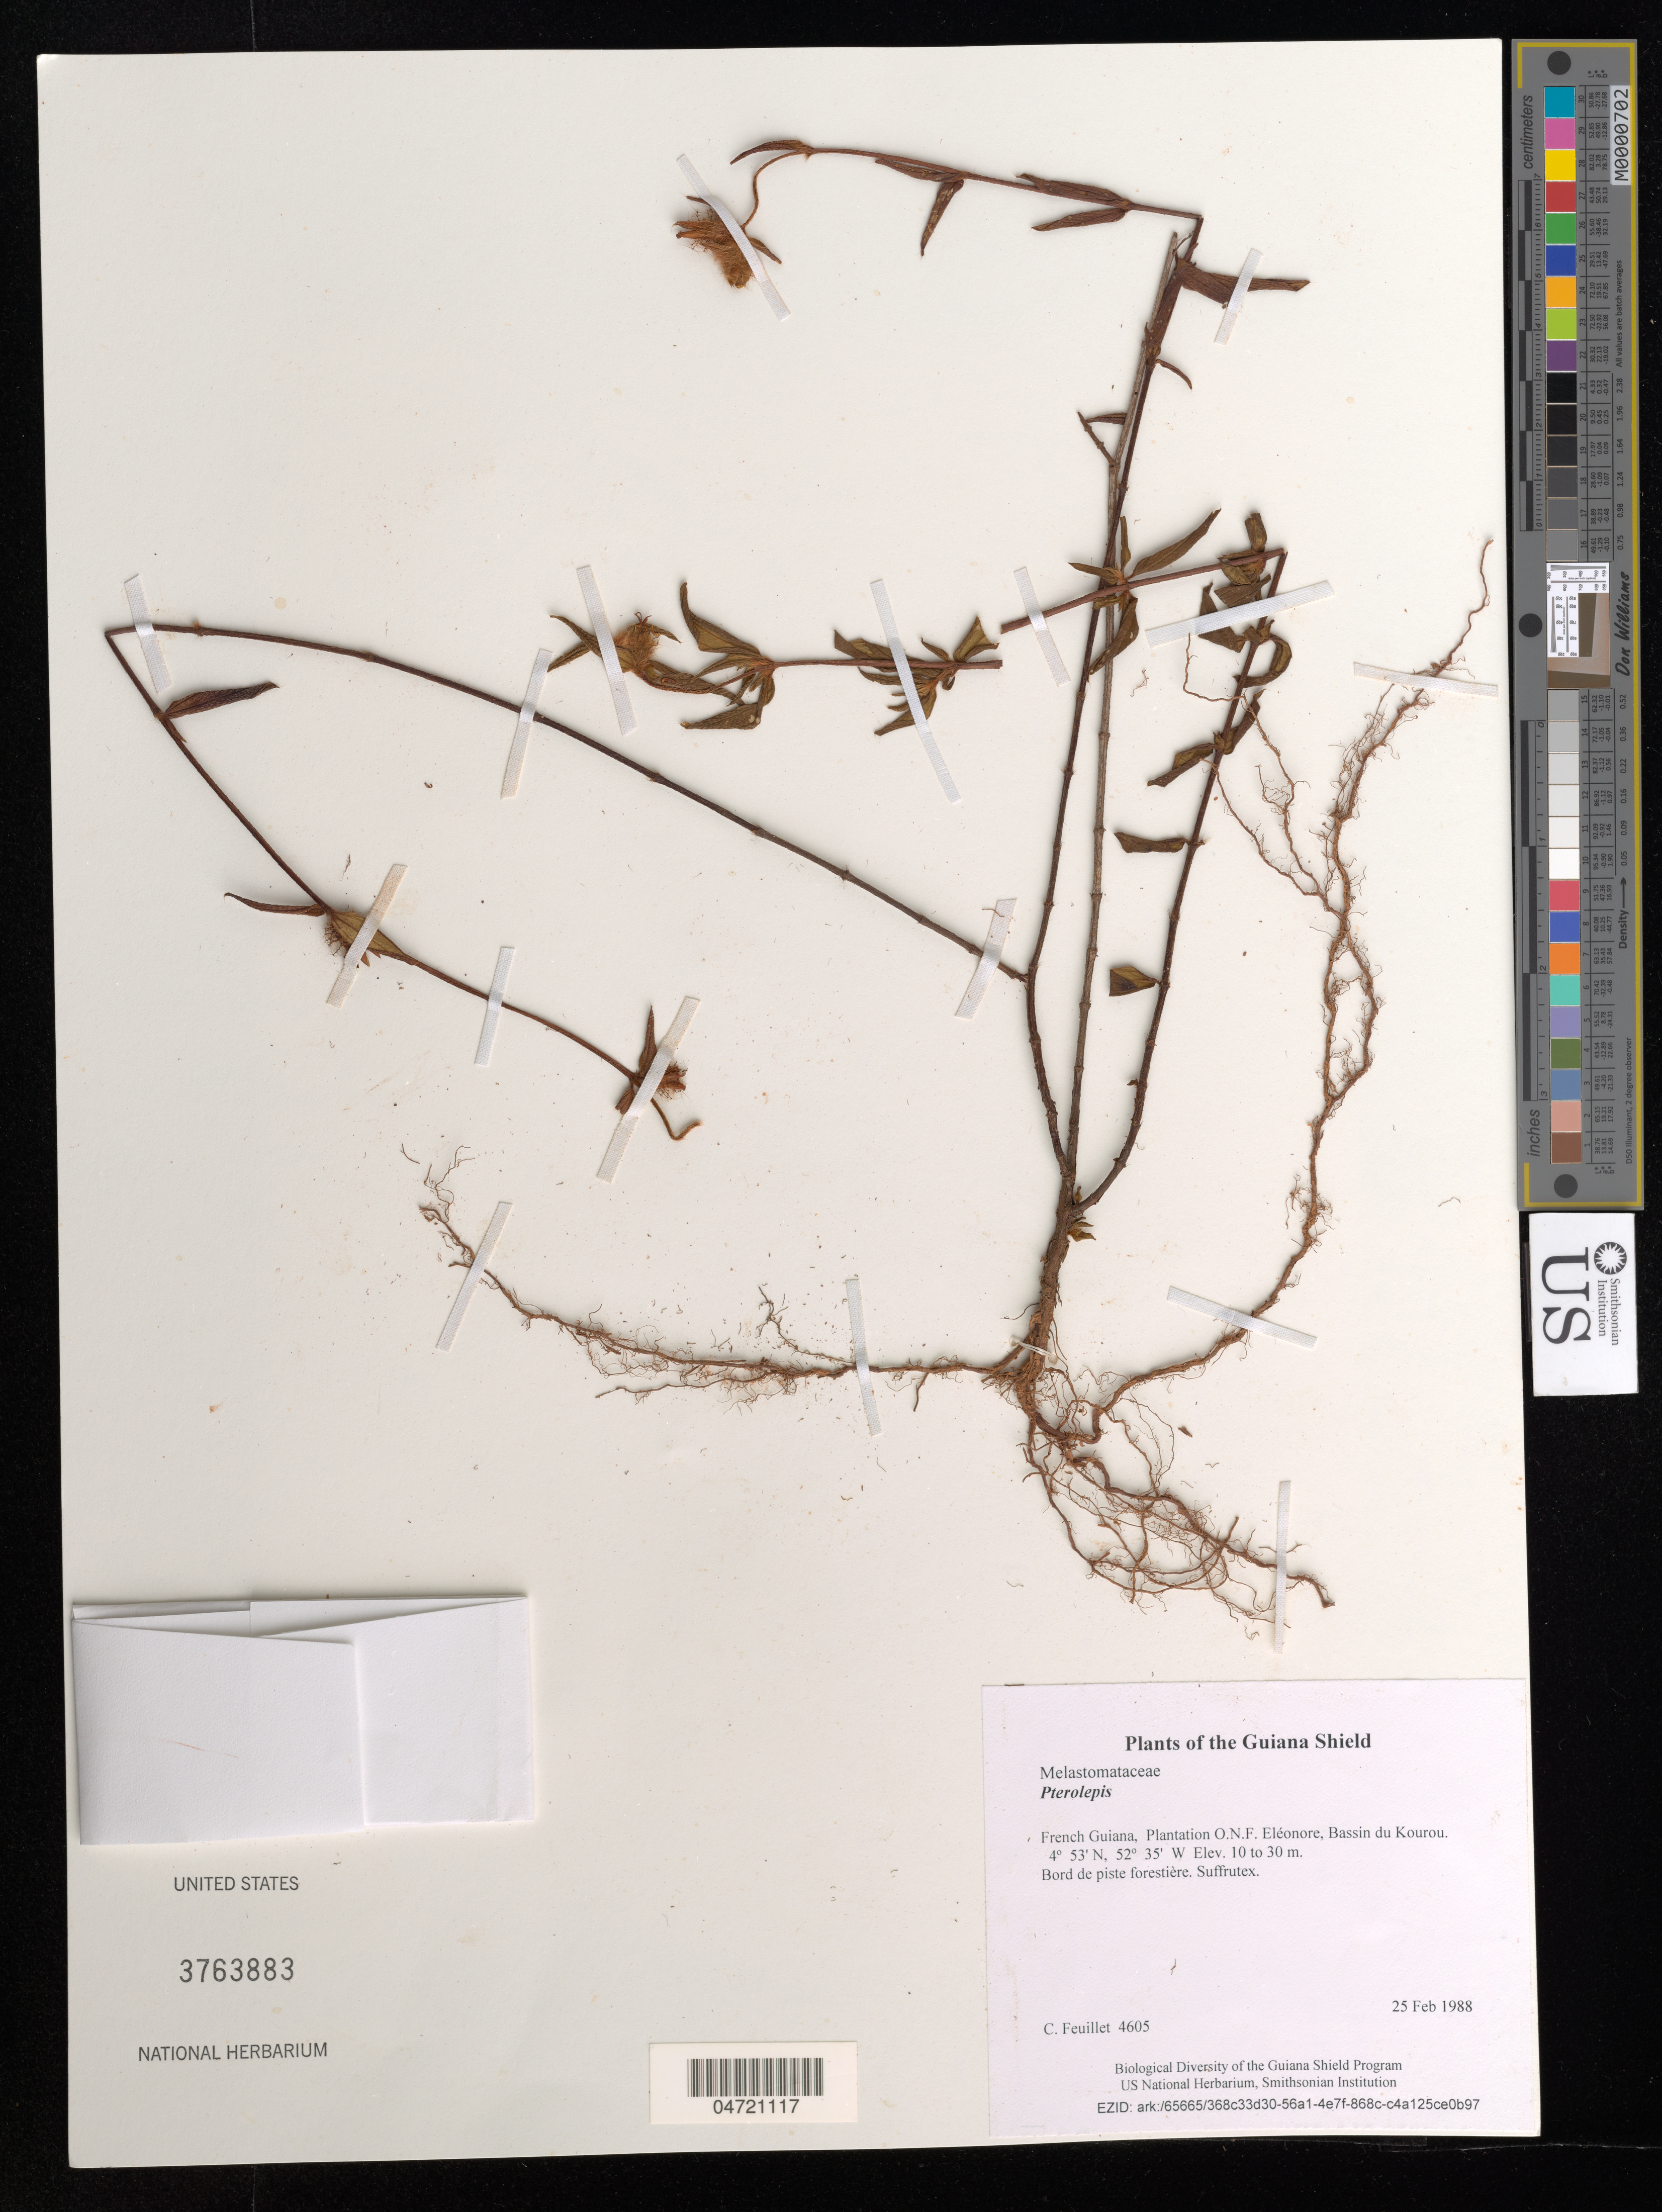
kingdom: Plantae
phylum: Tracheophyta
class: Magnoliopsida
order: Myrtales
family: Melastomataceae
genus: Pterolepis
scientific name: Pterolepis sp.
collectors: C. Feuillet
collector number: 4605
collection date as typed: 25 Feb 1988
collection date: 1988-02-25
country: French Guiana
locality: Plantation O.N.F. Eléonore, Bassin du Kourou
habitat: Bord de piste forestière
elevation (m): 10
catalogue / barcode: US 3763883